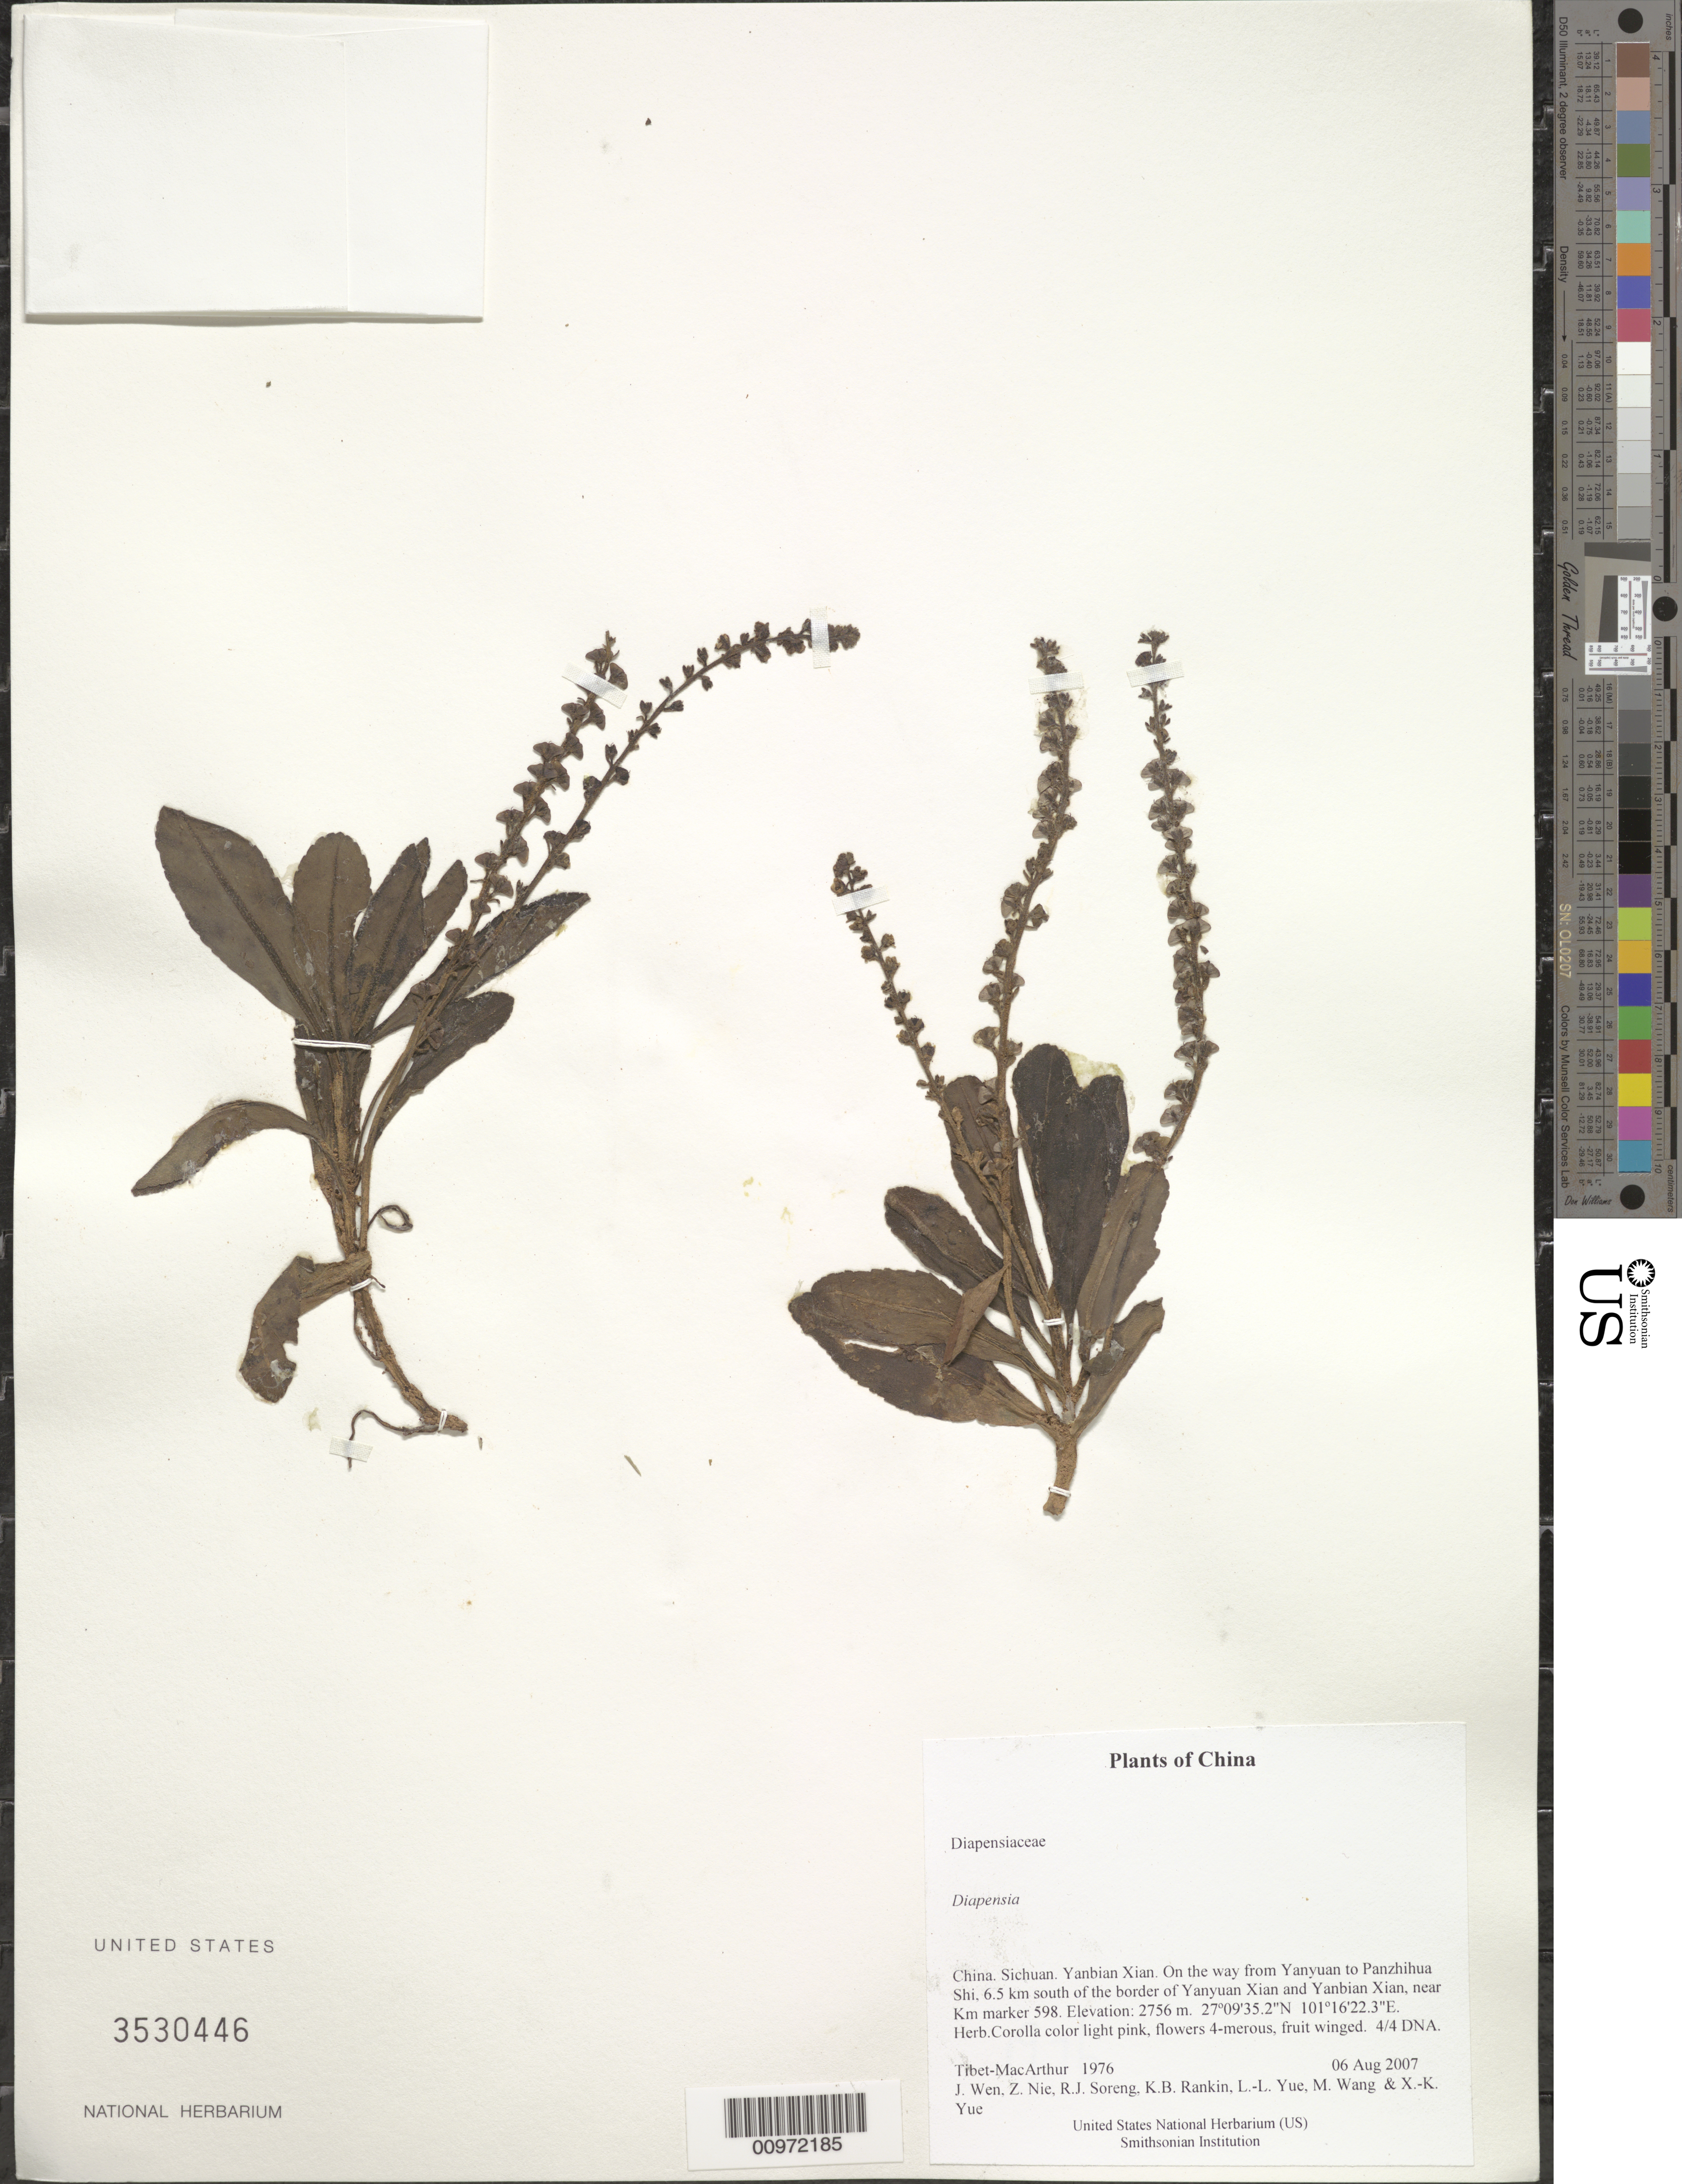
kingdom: Plantae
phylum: Tracheophyta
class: Magnoliopsida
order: Ericales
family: Diapensiaceae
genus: Diapensia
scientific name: Diapensia sp.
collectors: Tibet-MacArthur, J. Wen, Z. Nie, R. J. Soreng, K. Rankin, L. Yue, M. Wang & X. Yue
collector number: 1976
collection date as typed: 06 Aug 2007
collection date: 2007-08-06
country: China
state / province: Sichuan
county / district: Yanbian Xian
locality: On the way from Yanyuan to Panzhihua Shi, 6.5 km south of the border of Yanyuan Xian and Yanbian Xian, near Km marker 598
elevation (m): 2756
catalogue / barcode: US 3530446